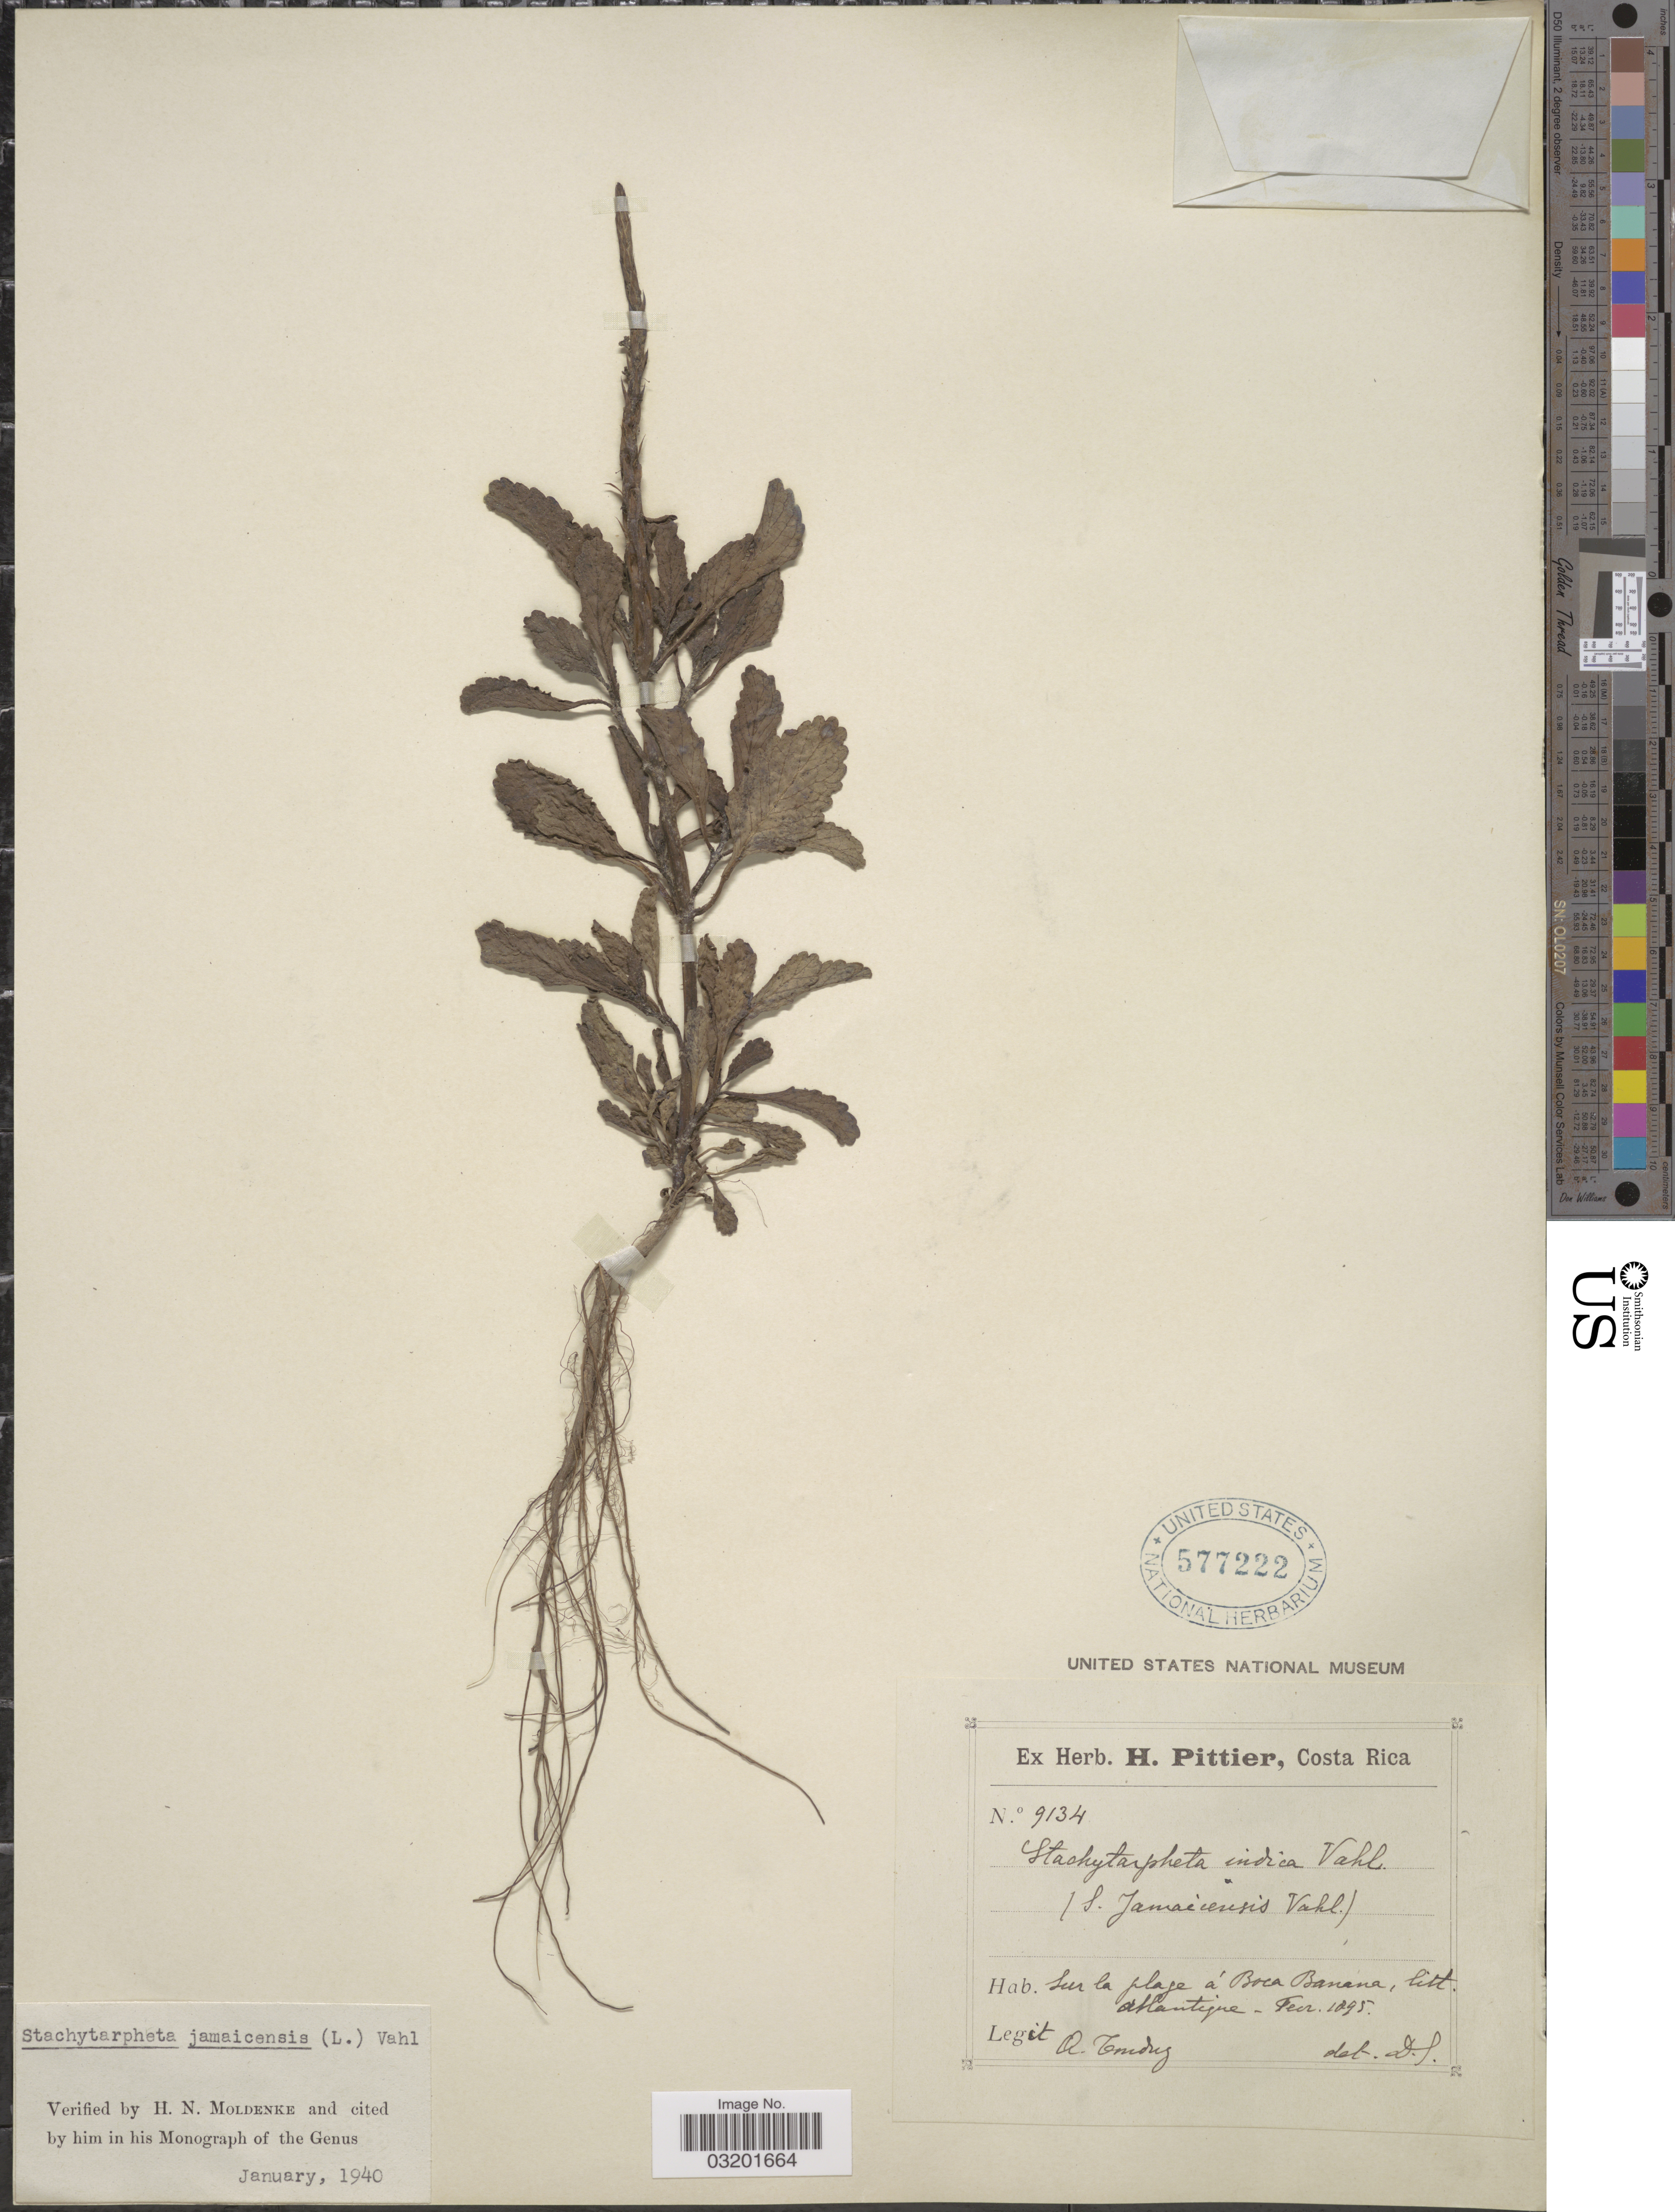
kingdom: Plantae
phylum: Tracheophyta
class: Magnoliopsida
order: Lamiales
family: Verbenaceae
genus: Stachytarpheta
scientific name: Stachytarpheta jamaicensis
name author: (L.) Vahl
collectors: A. Tonduz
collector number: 9134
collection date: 1895-02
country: Costa Rica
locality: Sur la plage á Boca Banana, litt. atlantique.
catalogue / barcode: US 577222